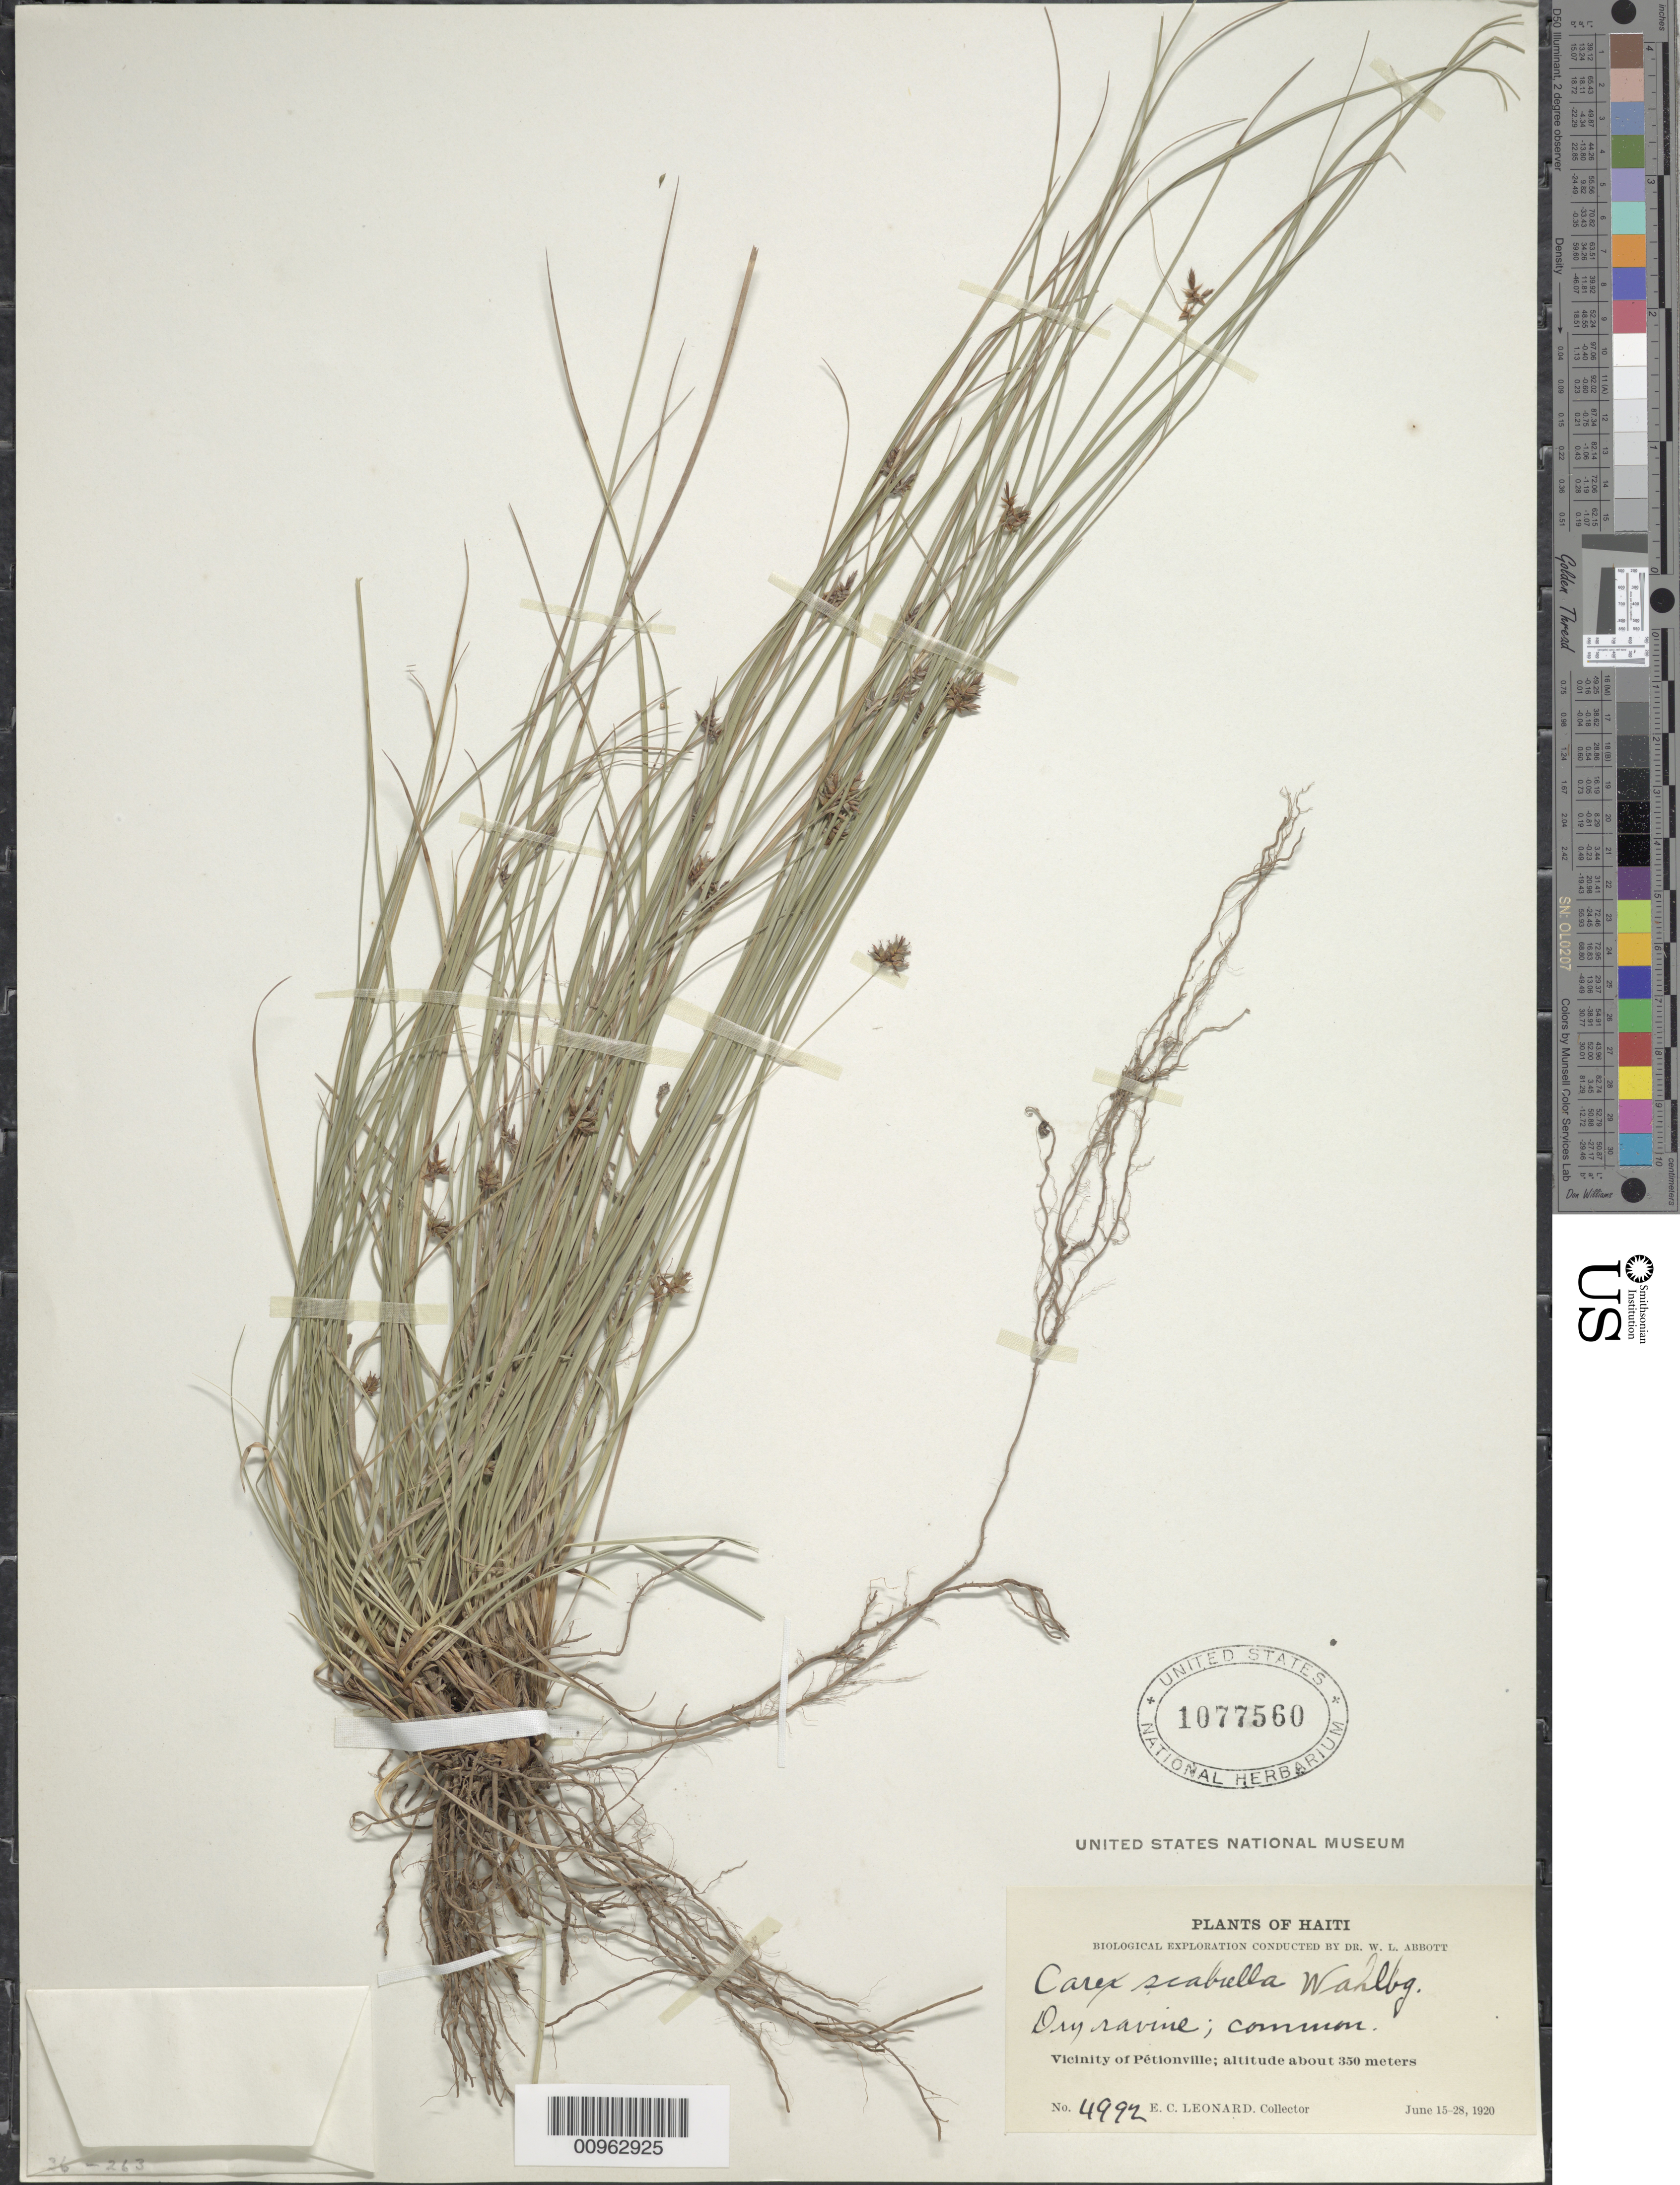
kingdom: Plantae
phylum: Tracheophyta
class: Liliopsida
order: Poales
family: Cyperaceae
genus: Carex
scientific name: Carex scabrella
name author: Wahlenb.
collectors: E. C. Leonard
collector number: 4992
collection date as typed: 15 Jun 1920 to 28 Jun 1920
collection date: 1920-06-15/1920-06-28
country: Haiti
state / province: Ouest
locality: Vicinity of Pétionville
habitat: Dry ravine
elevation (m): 350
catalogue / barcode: US 1077560